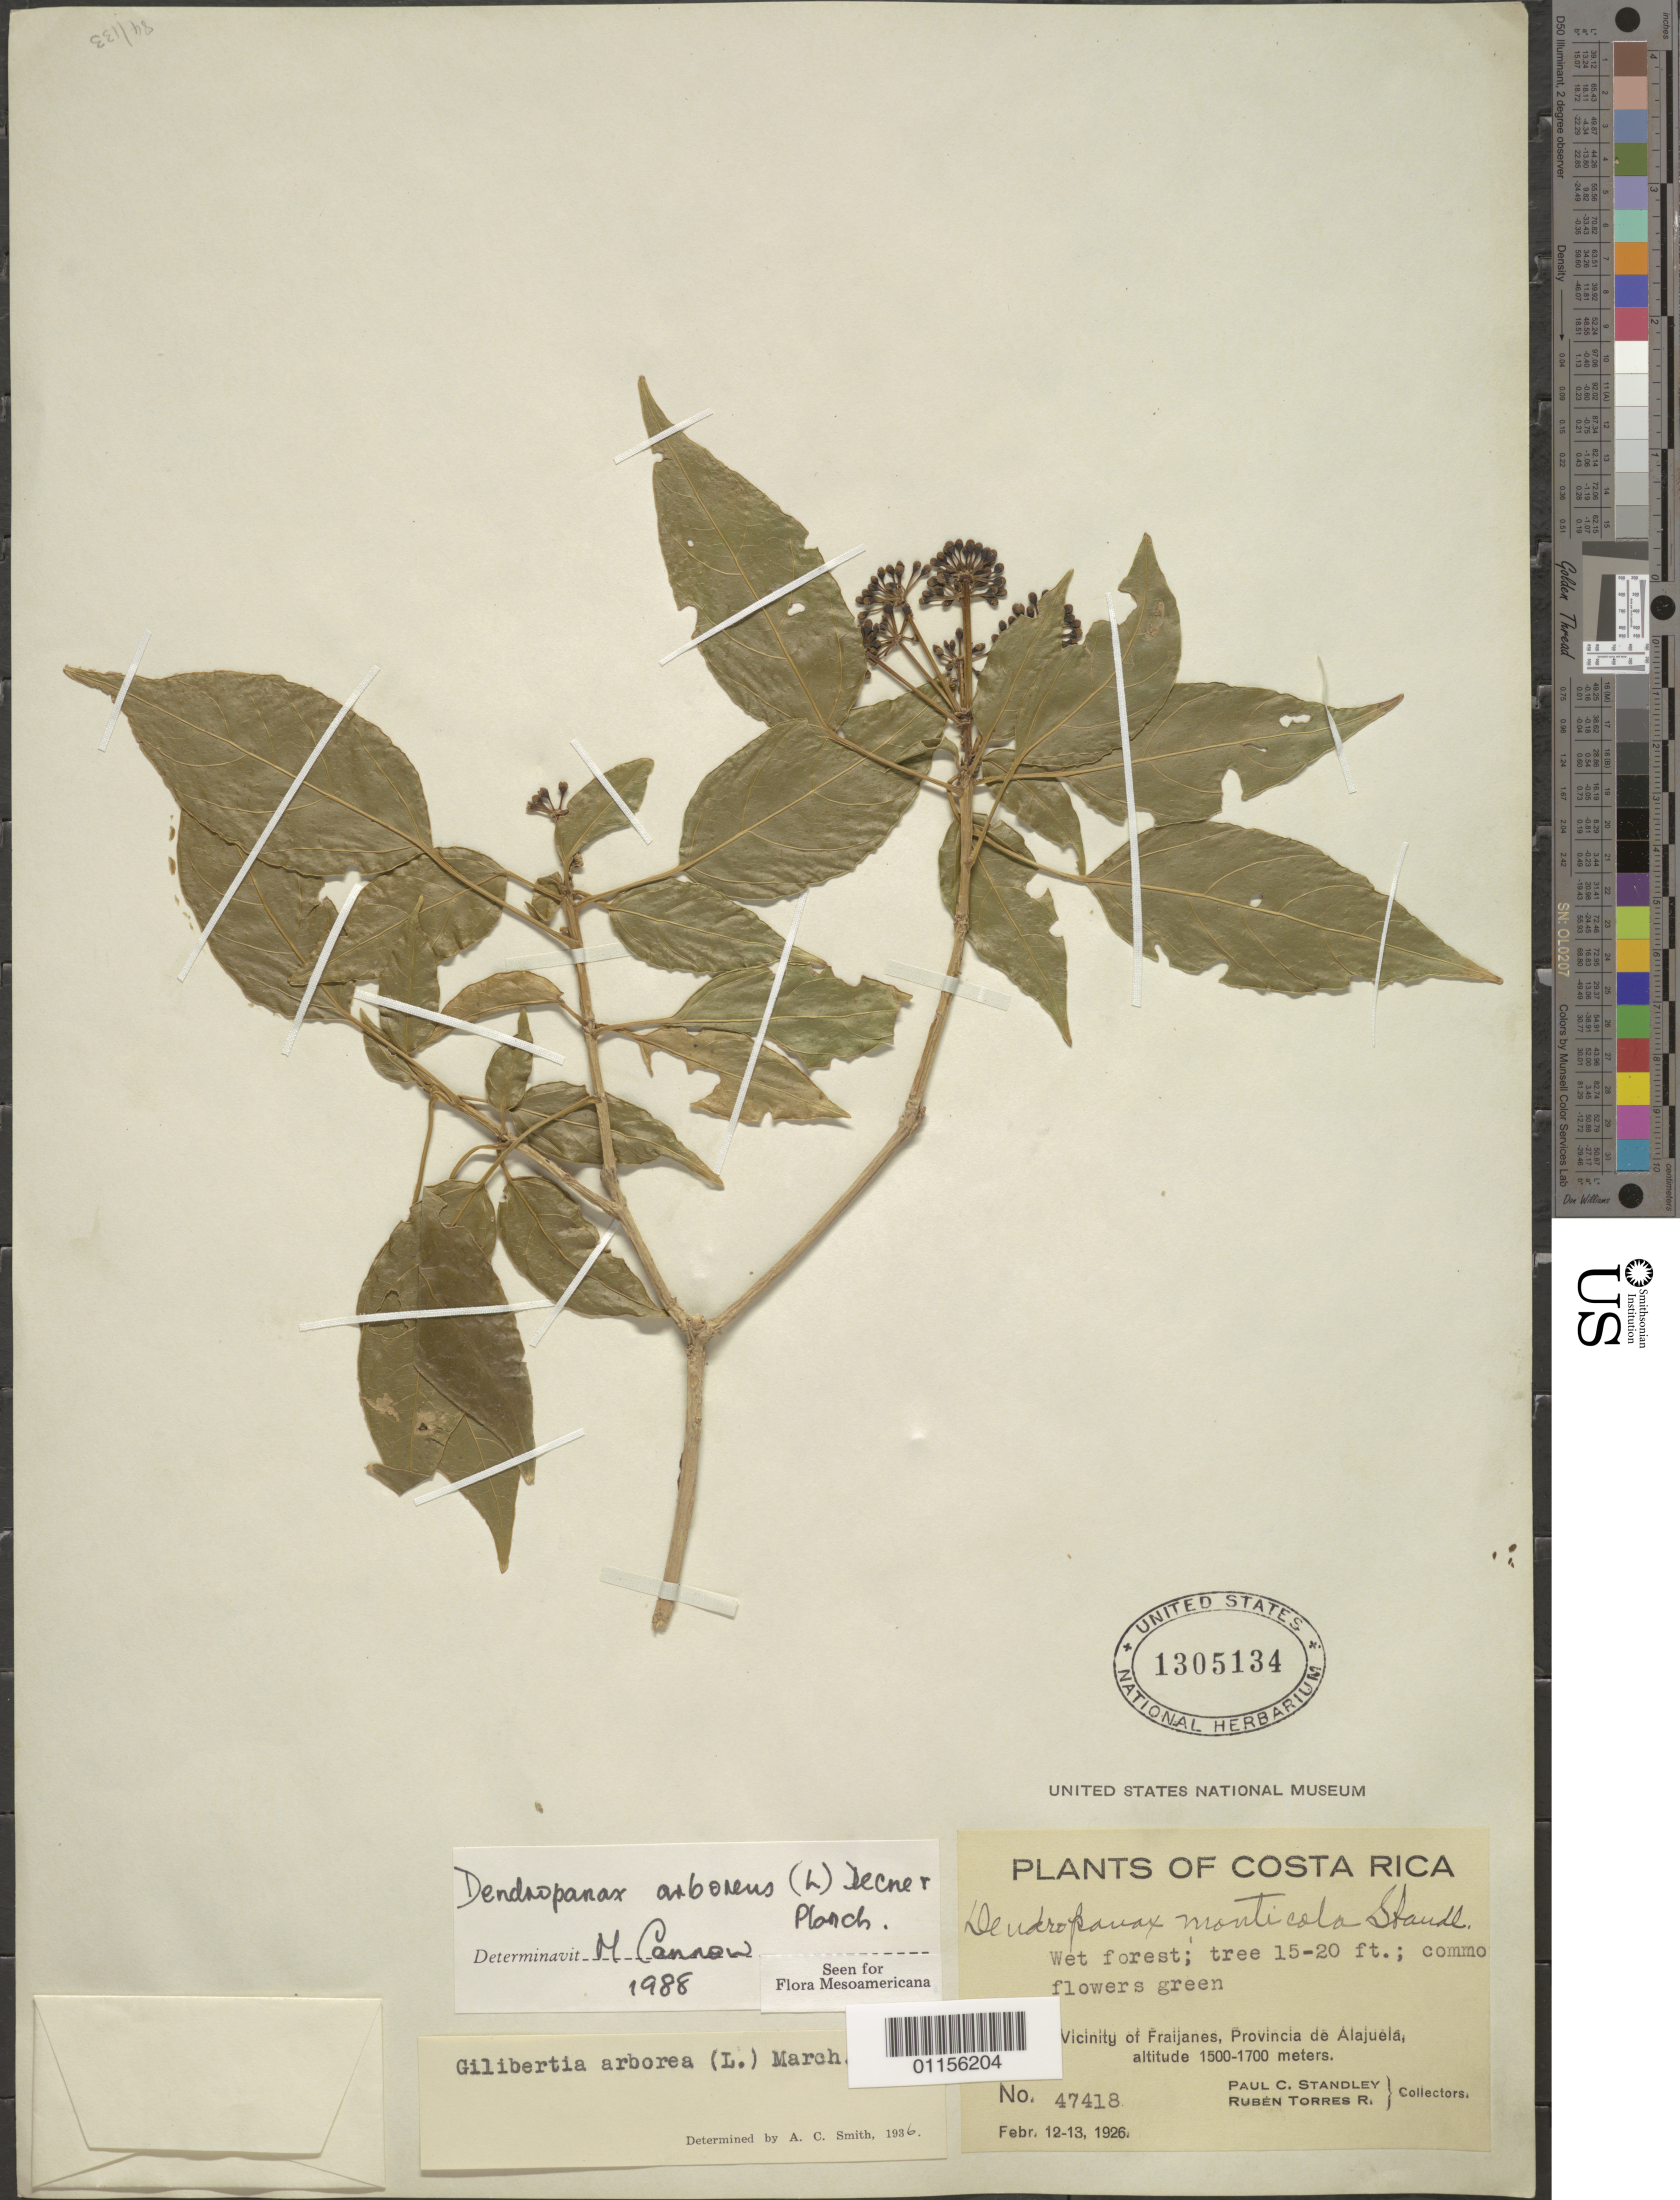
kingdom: Plantae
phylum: Tracheophyta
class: Magnoliopsida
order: Apiales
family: Araliaceae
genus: Dendropanax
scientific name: Dendropanax arboreus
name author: (L.) Decne. & Planch.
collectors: P. C. Standley & R. Torres R.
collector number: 47418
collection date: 1926-02-12/1926-02-13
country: Costa Rica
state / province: Alajuela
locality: Vicinity of Fraijanes.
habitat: Wet forest, tree.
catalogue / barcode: US 1305134